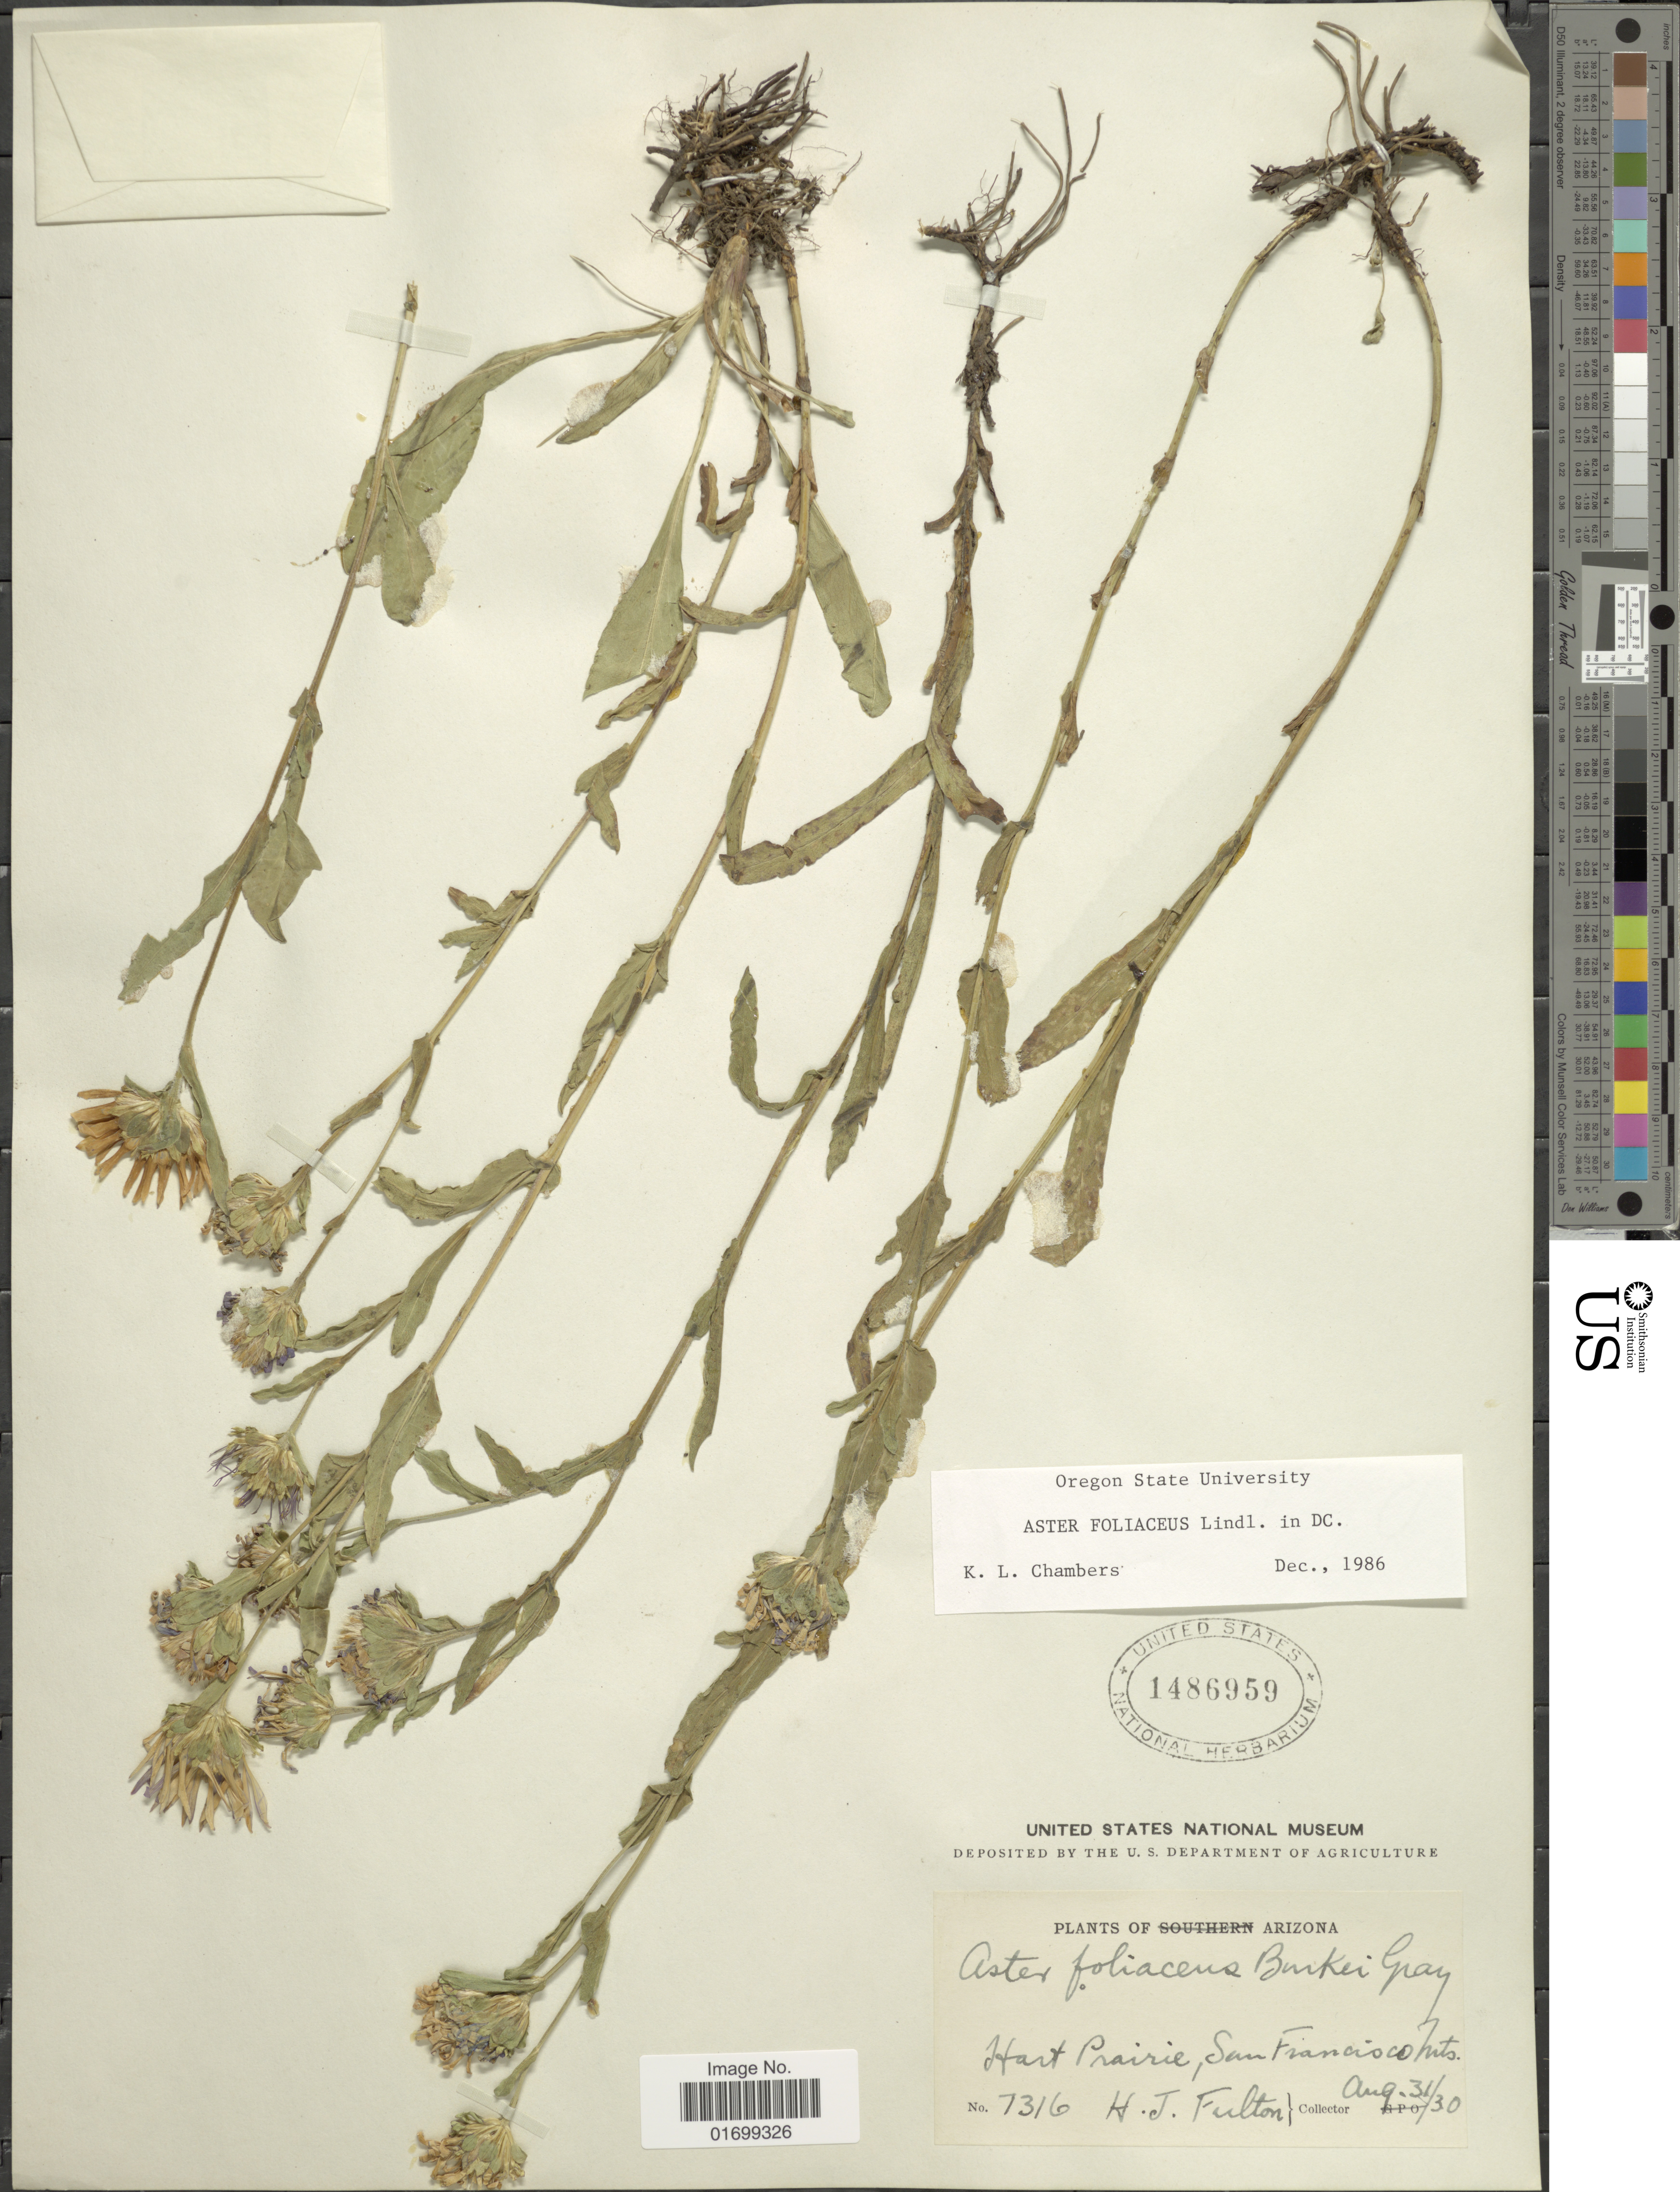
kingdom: Plantae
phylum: Tracheophyta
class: Magnoliopsida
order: Asterales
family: Asteraceae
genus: Symphyotrichum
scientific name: Symphyotrichum foliaceum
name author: (Lindl. ex DC.) G.L. Nesom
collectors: H. Fulton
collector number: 7316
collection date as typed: Transcribed d/m/y: 31/8/30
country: United States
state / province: Arizona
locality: Hart Prairie, San Francisco Mts.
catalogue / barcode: US 1486959